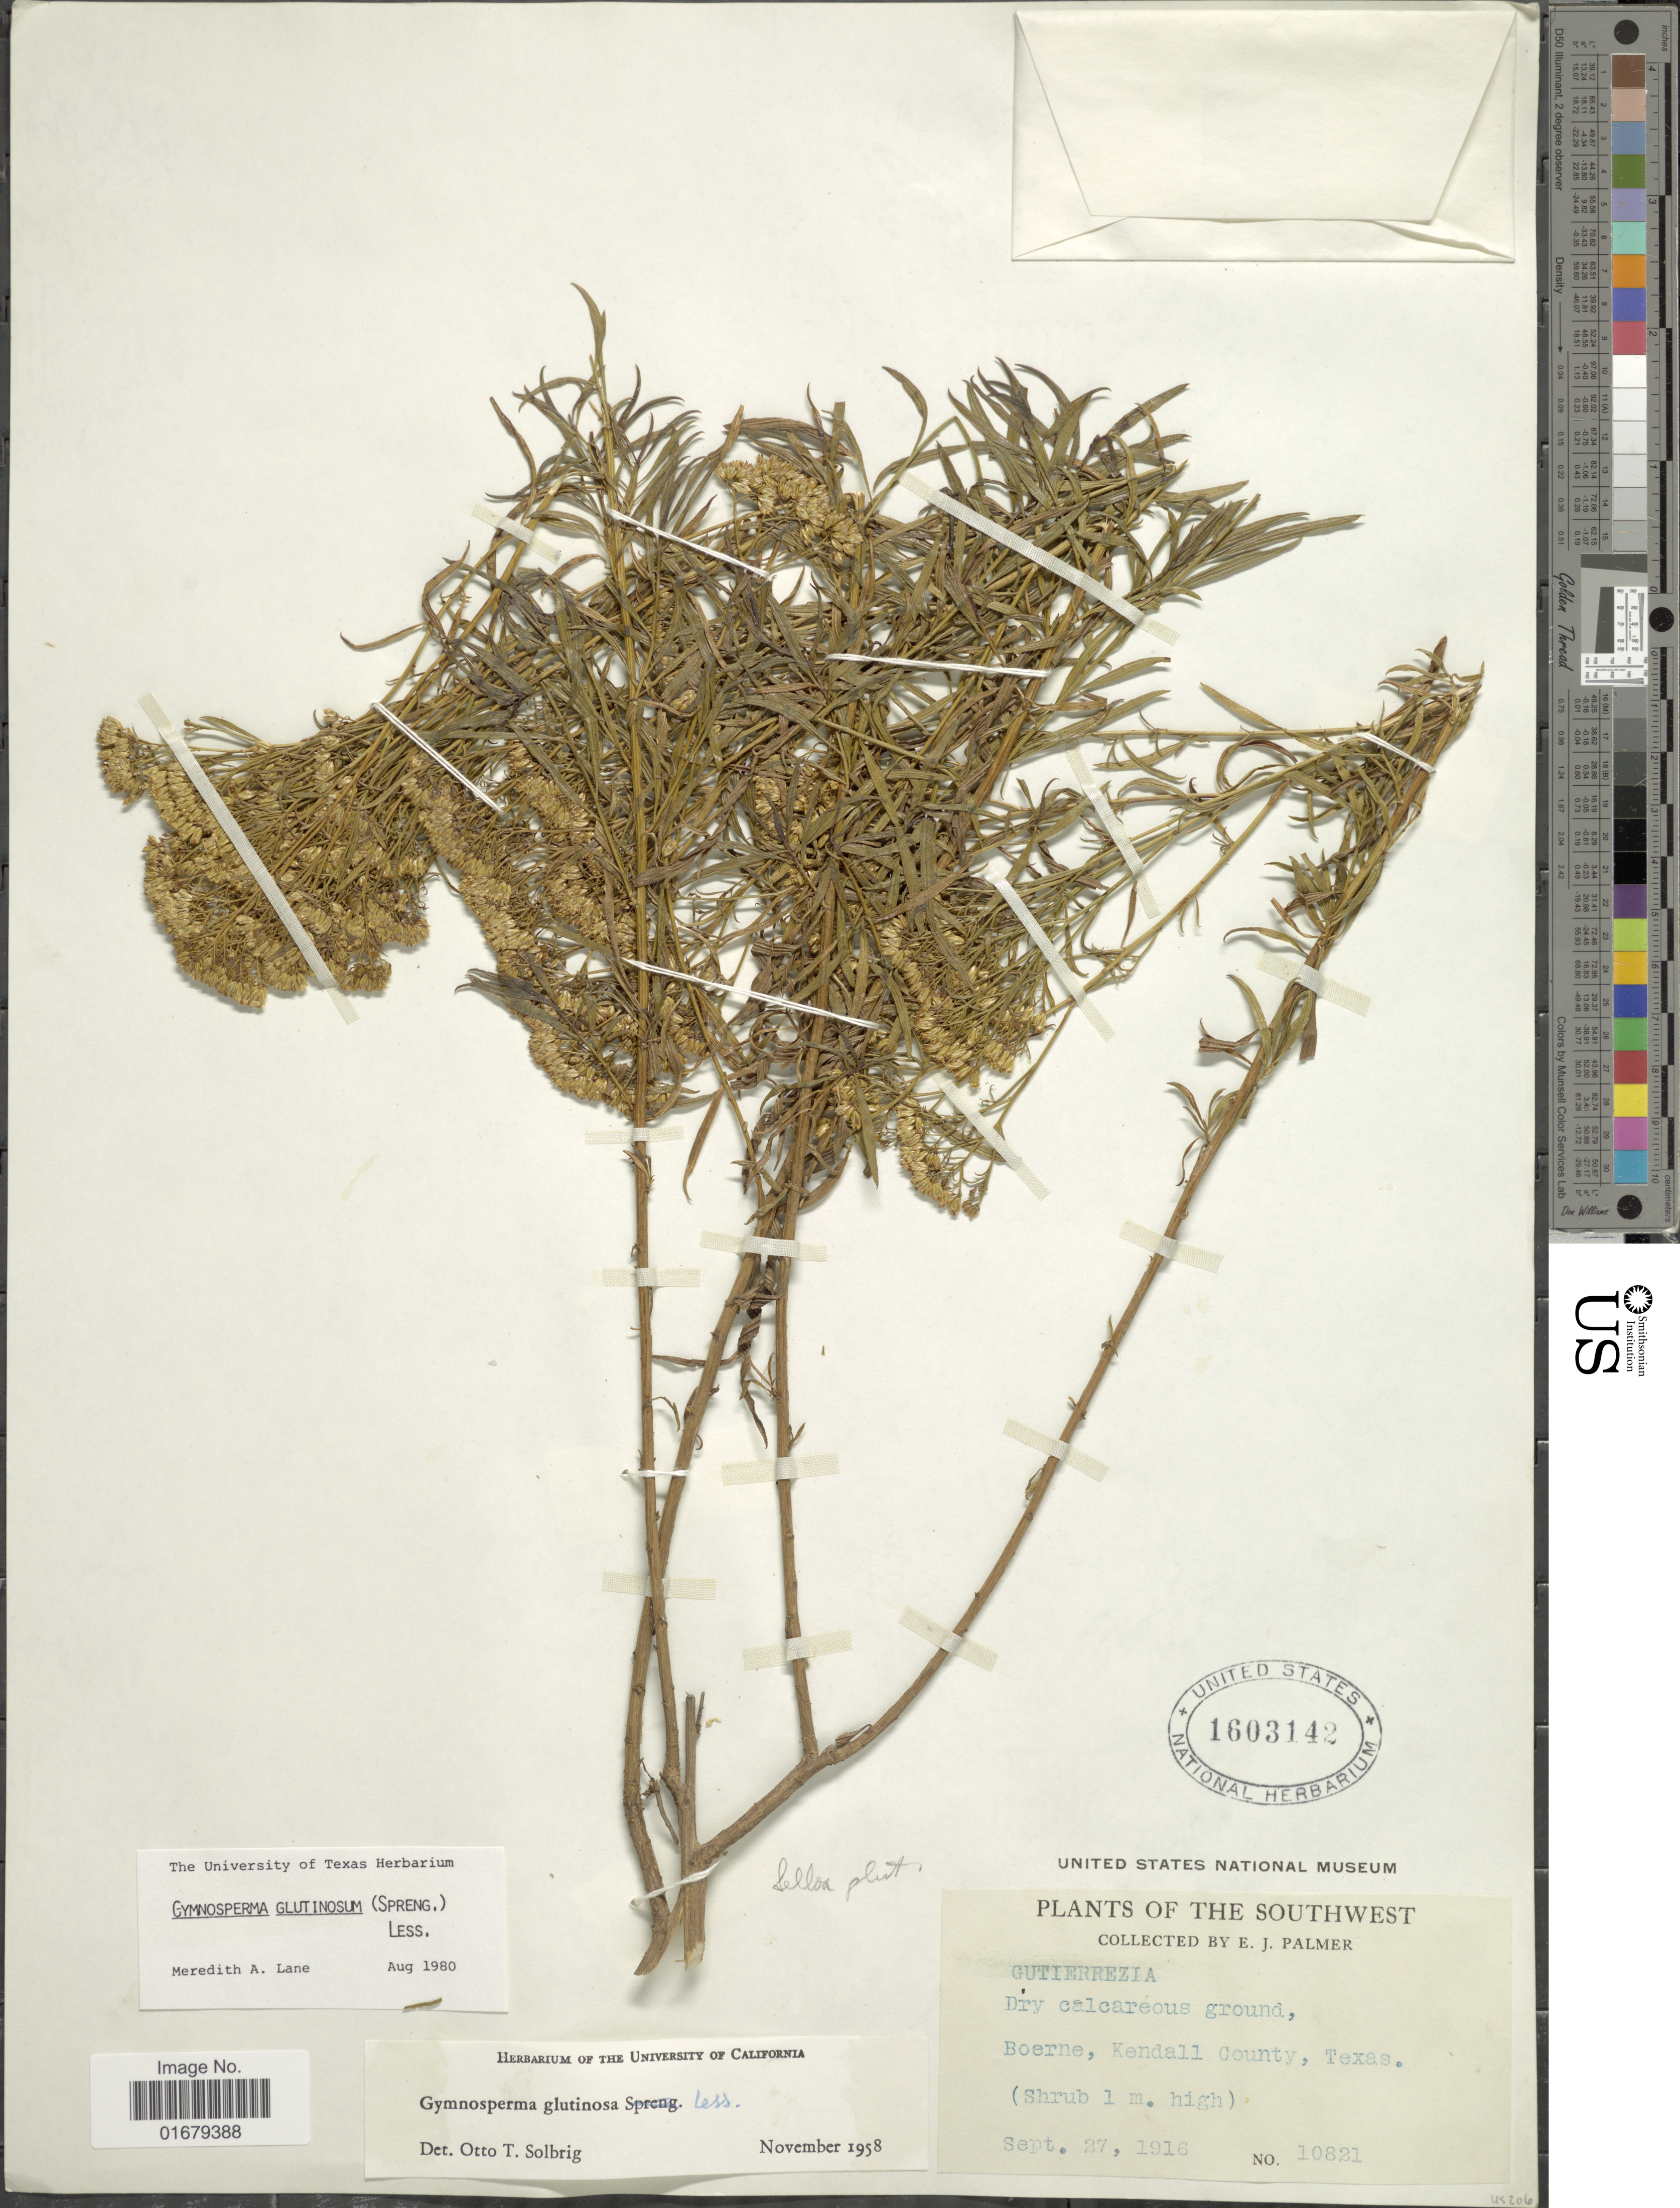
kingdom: Plantae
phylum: Tracheophyta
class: Magnoliopsida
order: Asterales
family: Asteraceae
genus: Gymnosperma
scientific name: Gymnosperma glutinosum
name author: (Spreng.) Less.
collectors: E. J. Palmer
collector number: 10821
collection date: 1916-09-27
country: United States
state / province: Texas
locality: The Southwest, Boerne, Kendall County.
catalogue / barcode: US 1603142